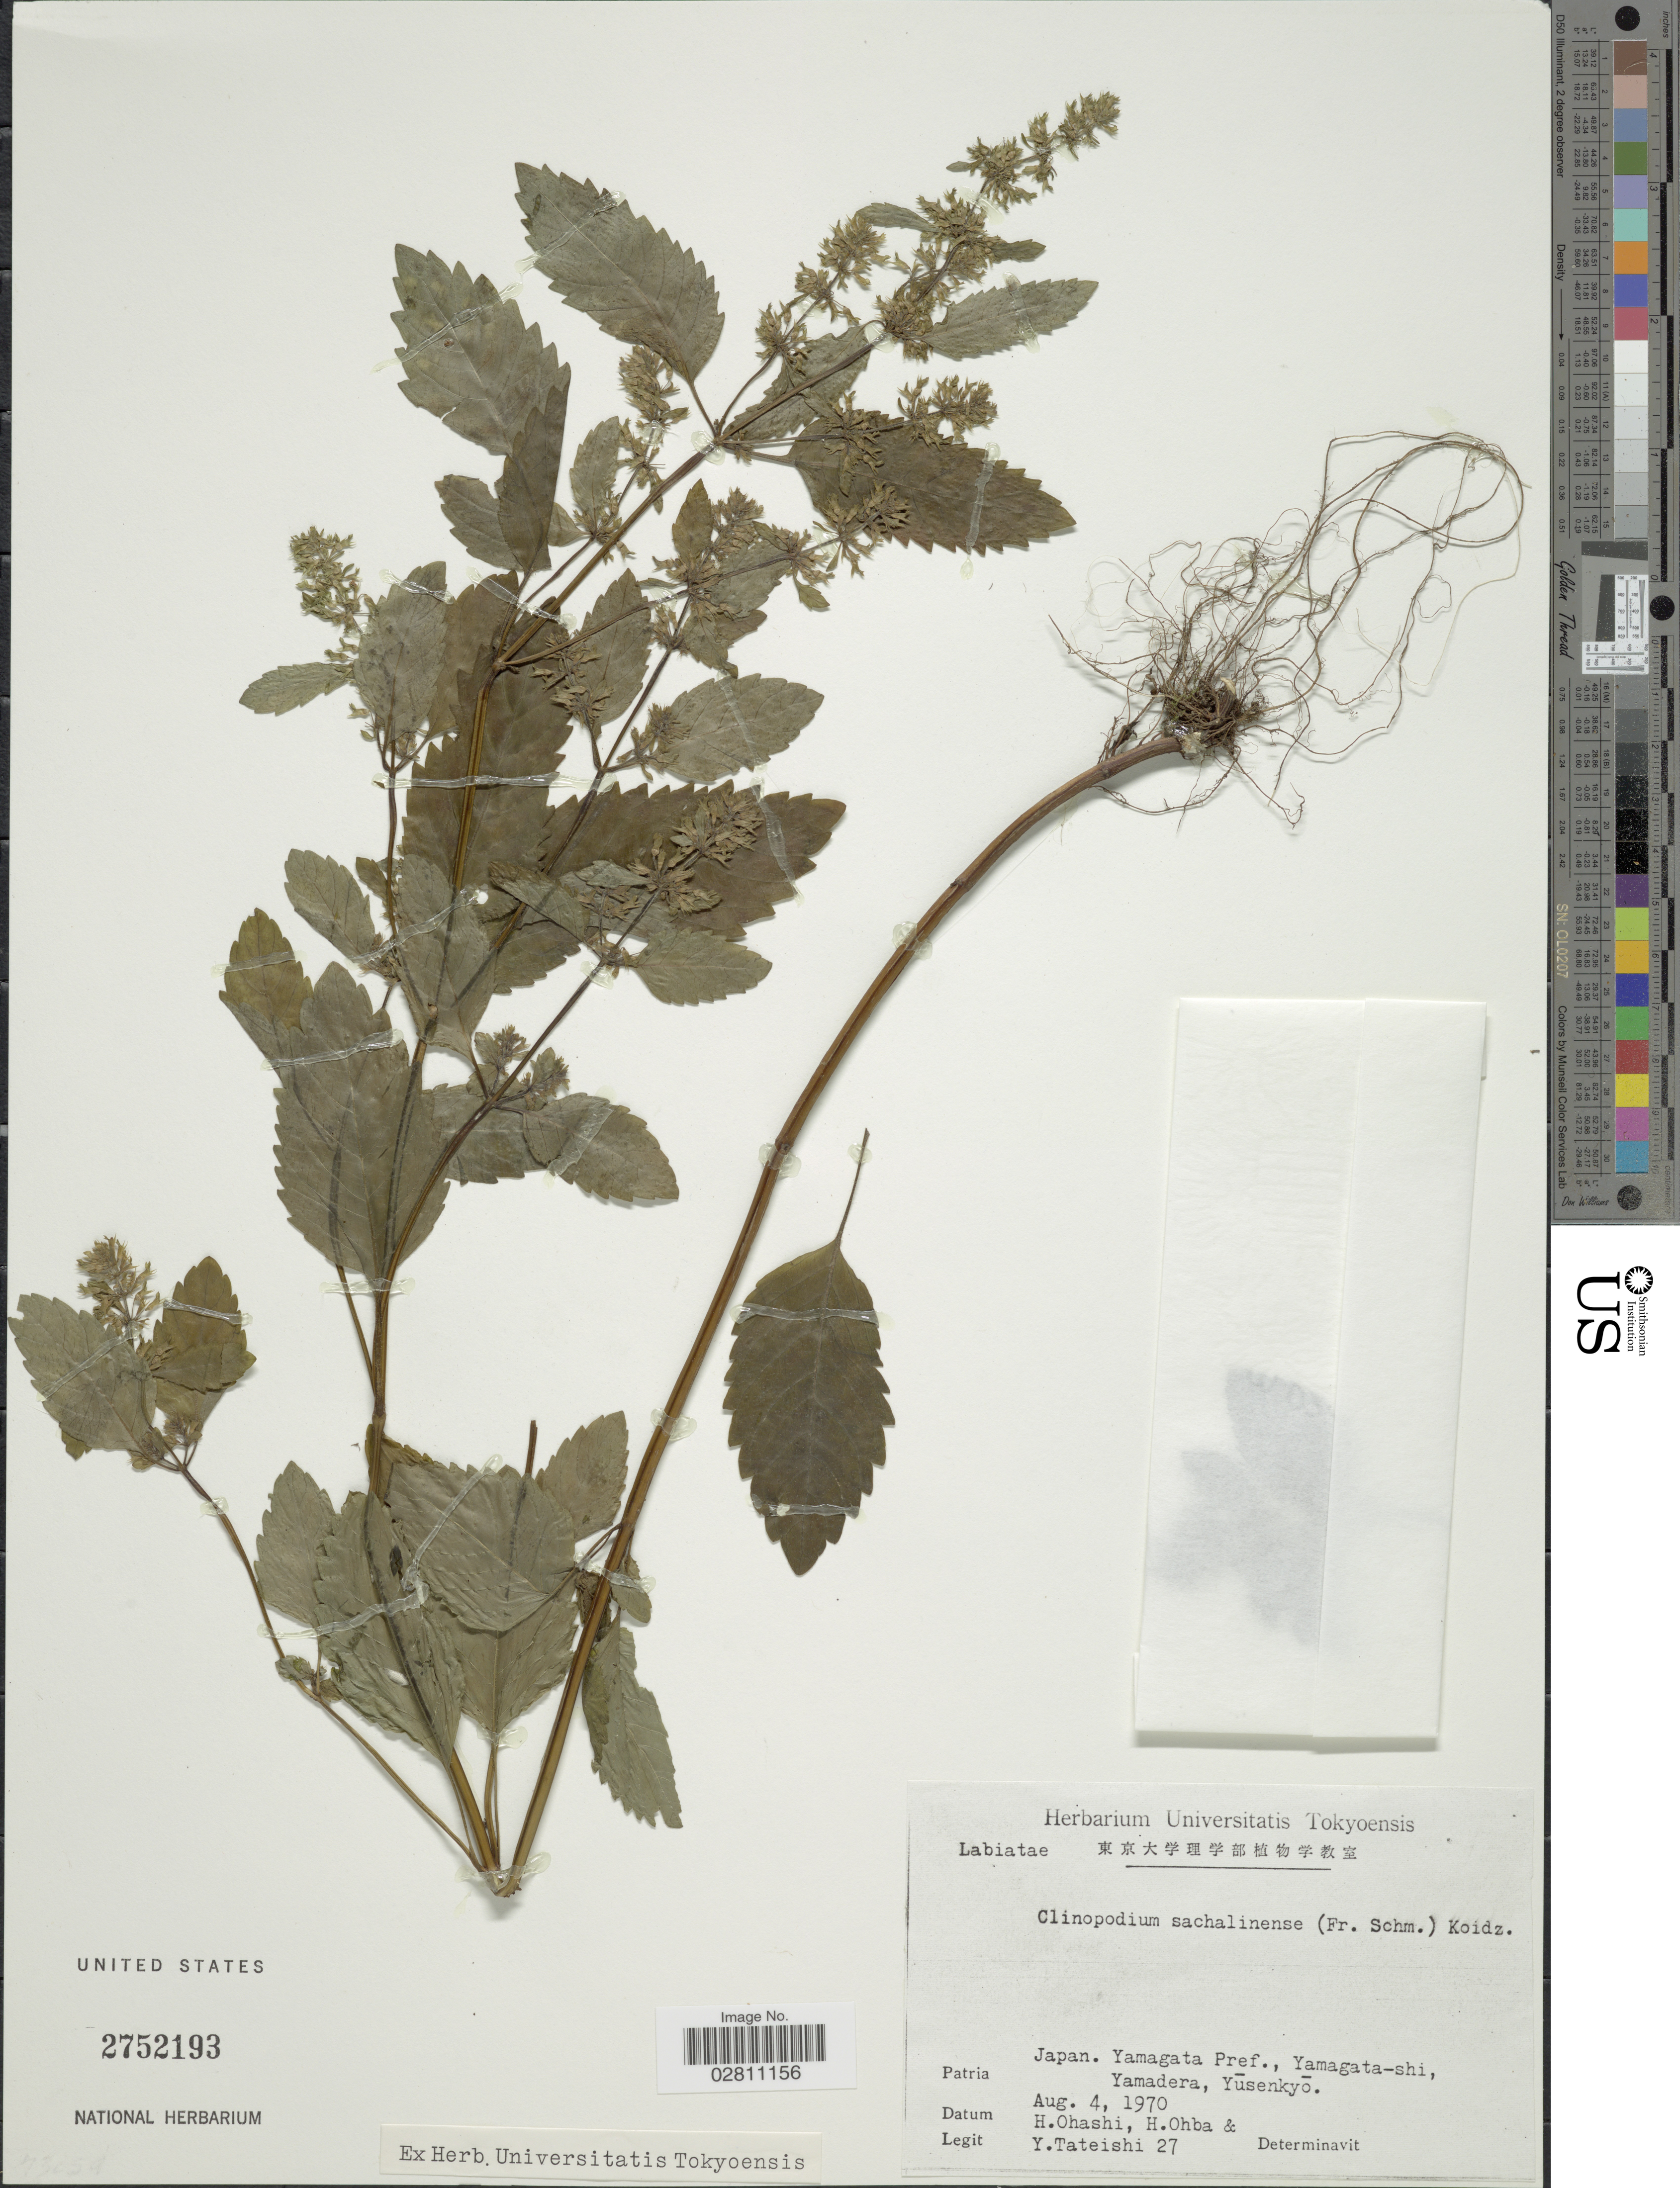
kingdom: Plantae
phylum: Tracheophyta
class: Magnoliopsida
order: Lamiales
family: Lamiaceae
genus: Clinopodium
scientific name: Clinopodium sachalinense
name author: (F. Schmidt) Koidz.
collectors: H. Ohashi, H. Ohba & Y. Tateishi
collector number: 27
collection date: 1970-08-04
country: Japan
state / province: Yamagata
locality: Yamagata Pref., Yamagata-shi, Yamadera, Yüsenkyö.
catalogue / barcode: US 2752193